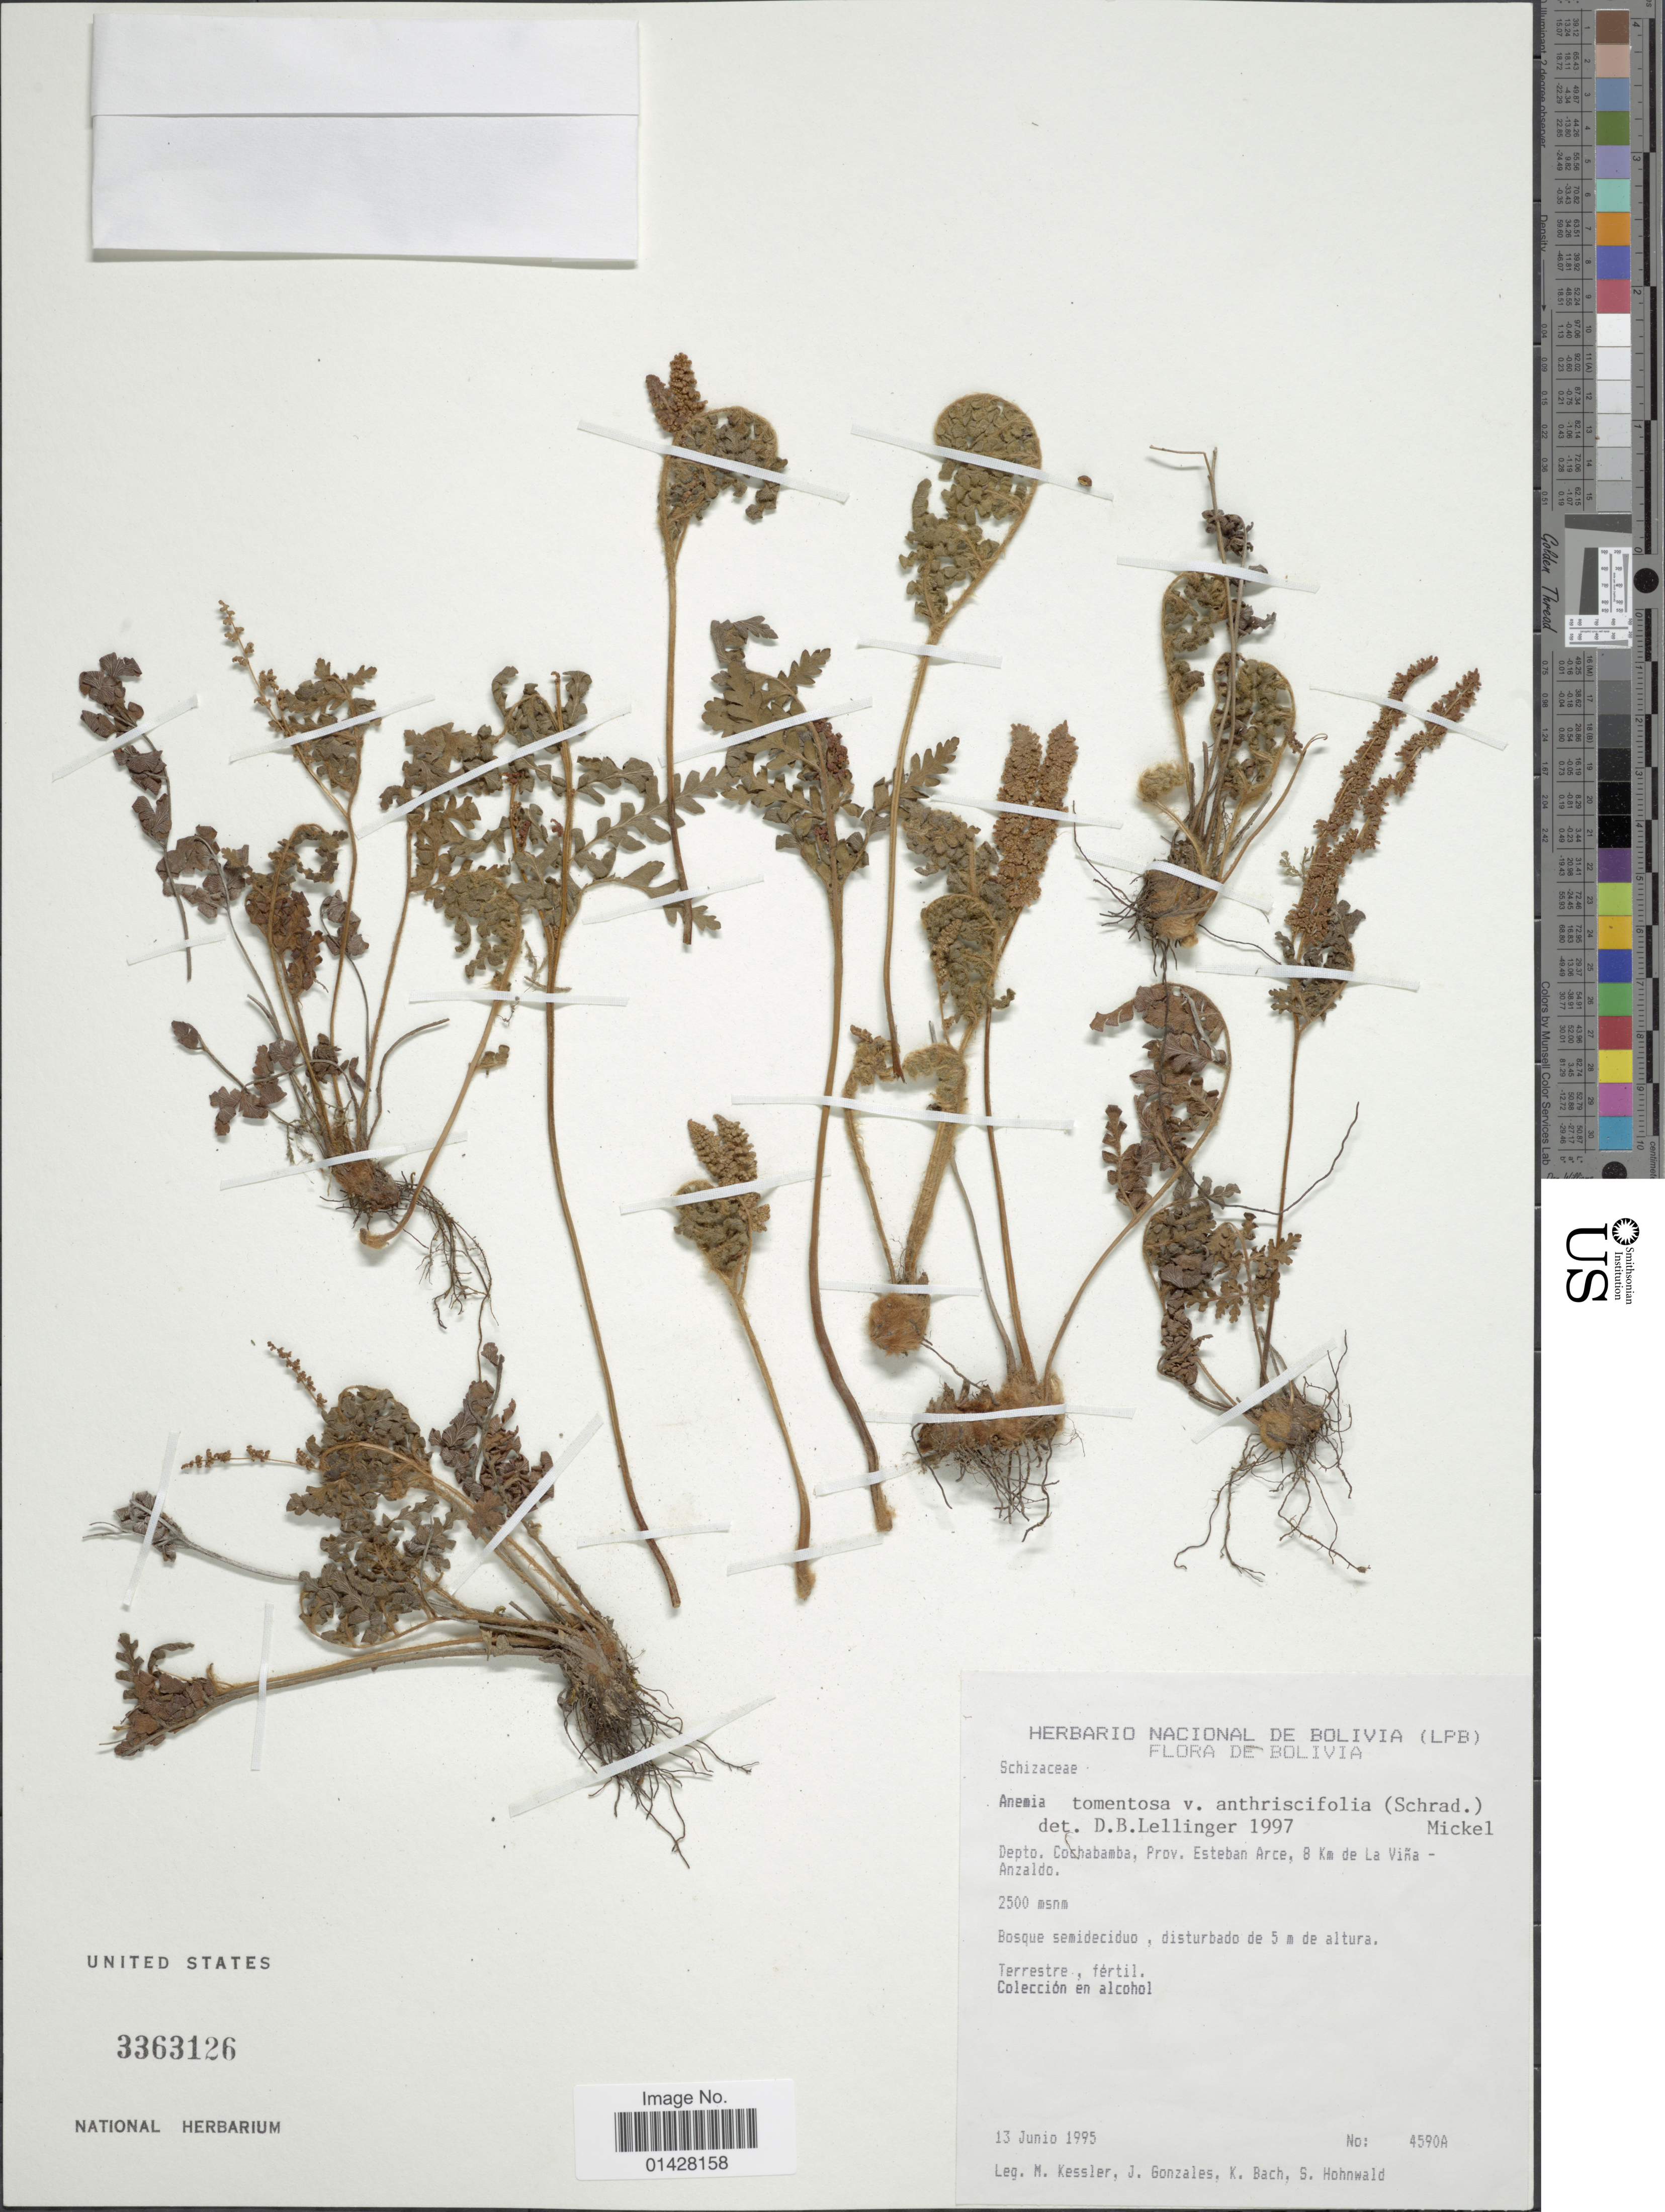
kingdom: Plantae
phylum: Tracheophyta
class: Polypodiopsida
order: Schizaeales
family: Anemiaceae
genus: Anemia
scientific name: Anemia tomentosa var. anthriscifolia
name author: (Schrad.) Mickel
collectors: M. Kessler, J. Gonzales, K. Bach & S. Hohnwald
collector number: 4590A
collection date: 1995-06-13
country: Bolivia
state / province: Cochabamba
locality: Depto. Cochabamba, Prov. Esteban Arce, 8 Km de La Viña - Anzaldo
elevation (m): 2500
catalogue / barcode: US 3363126